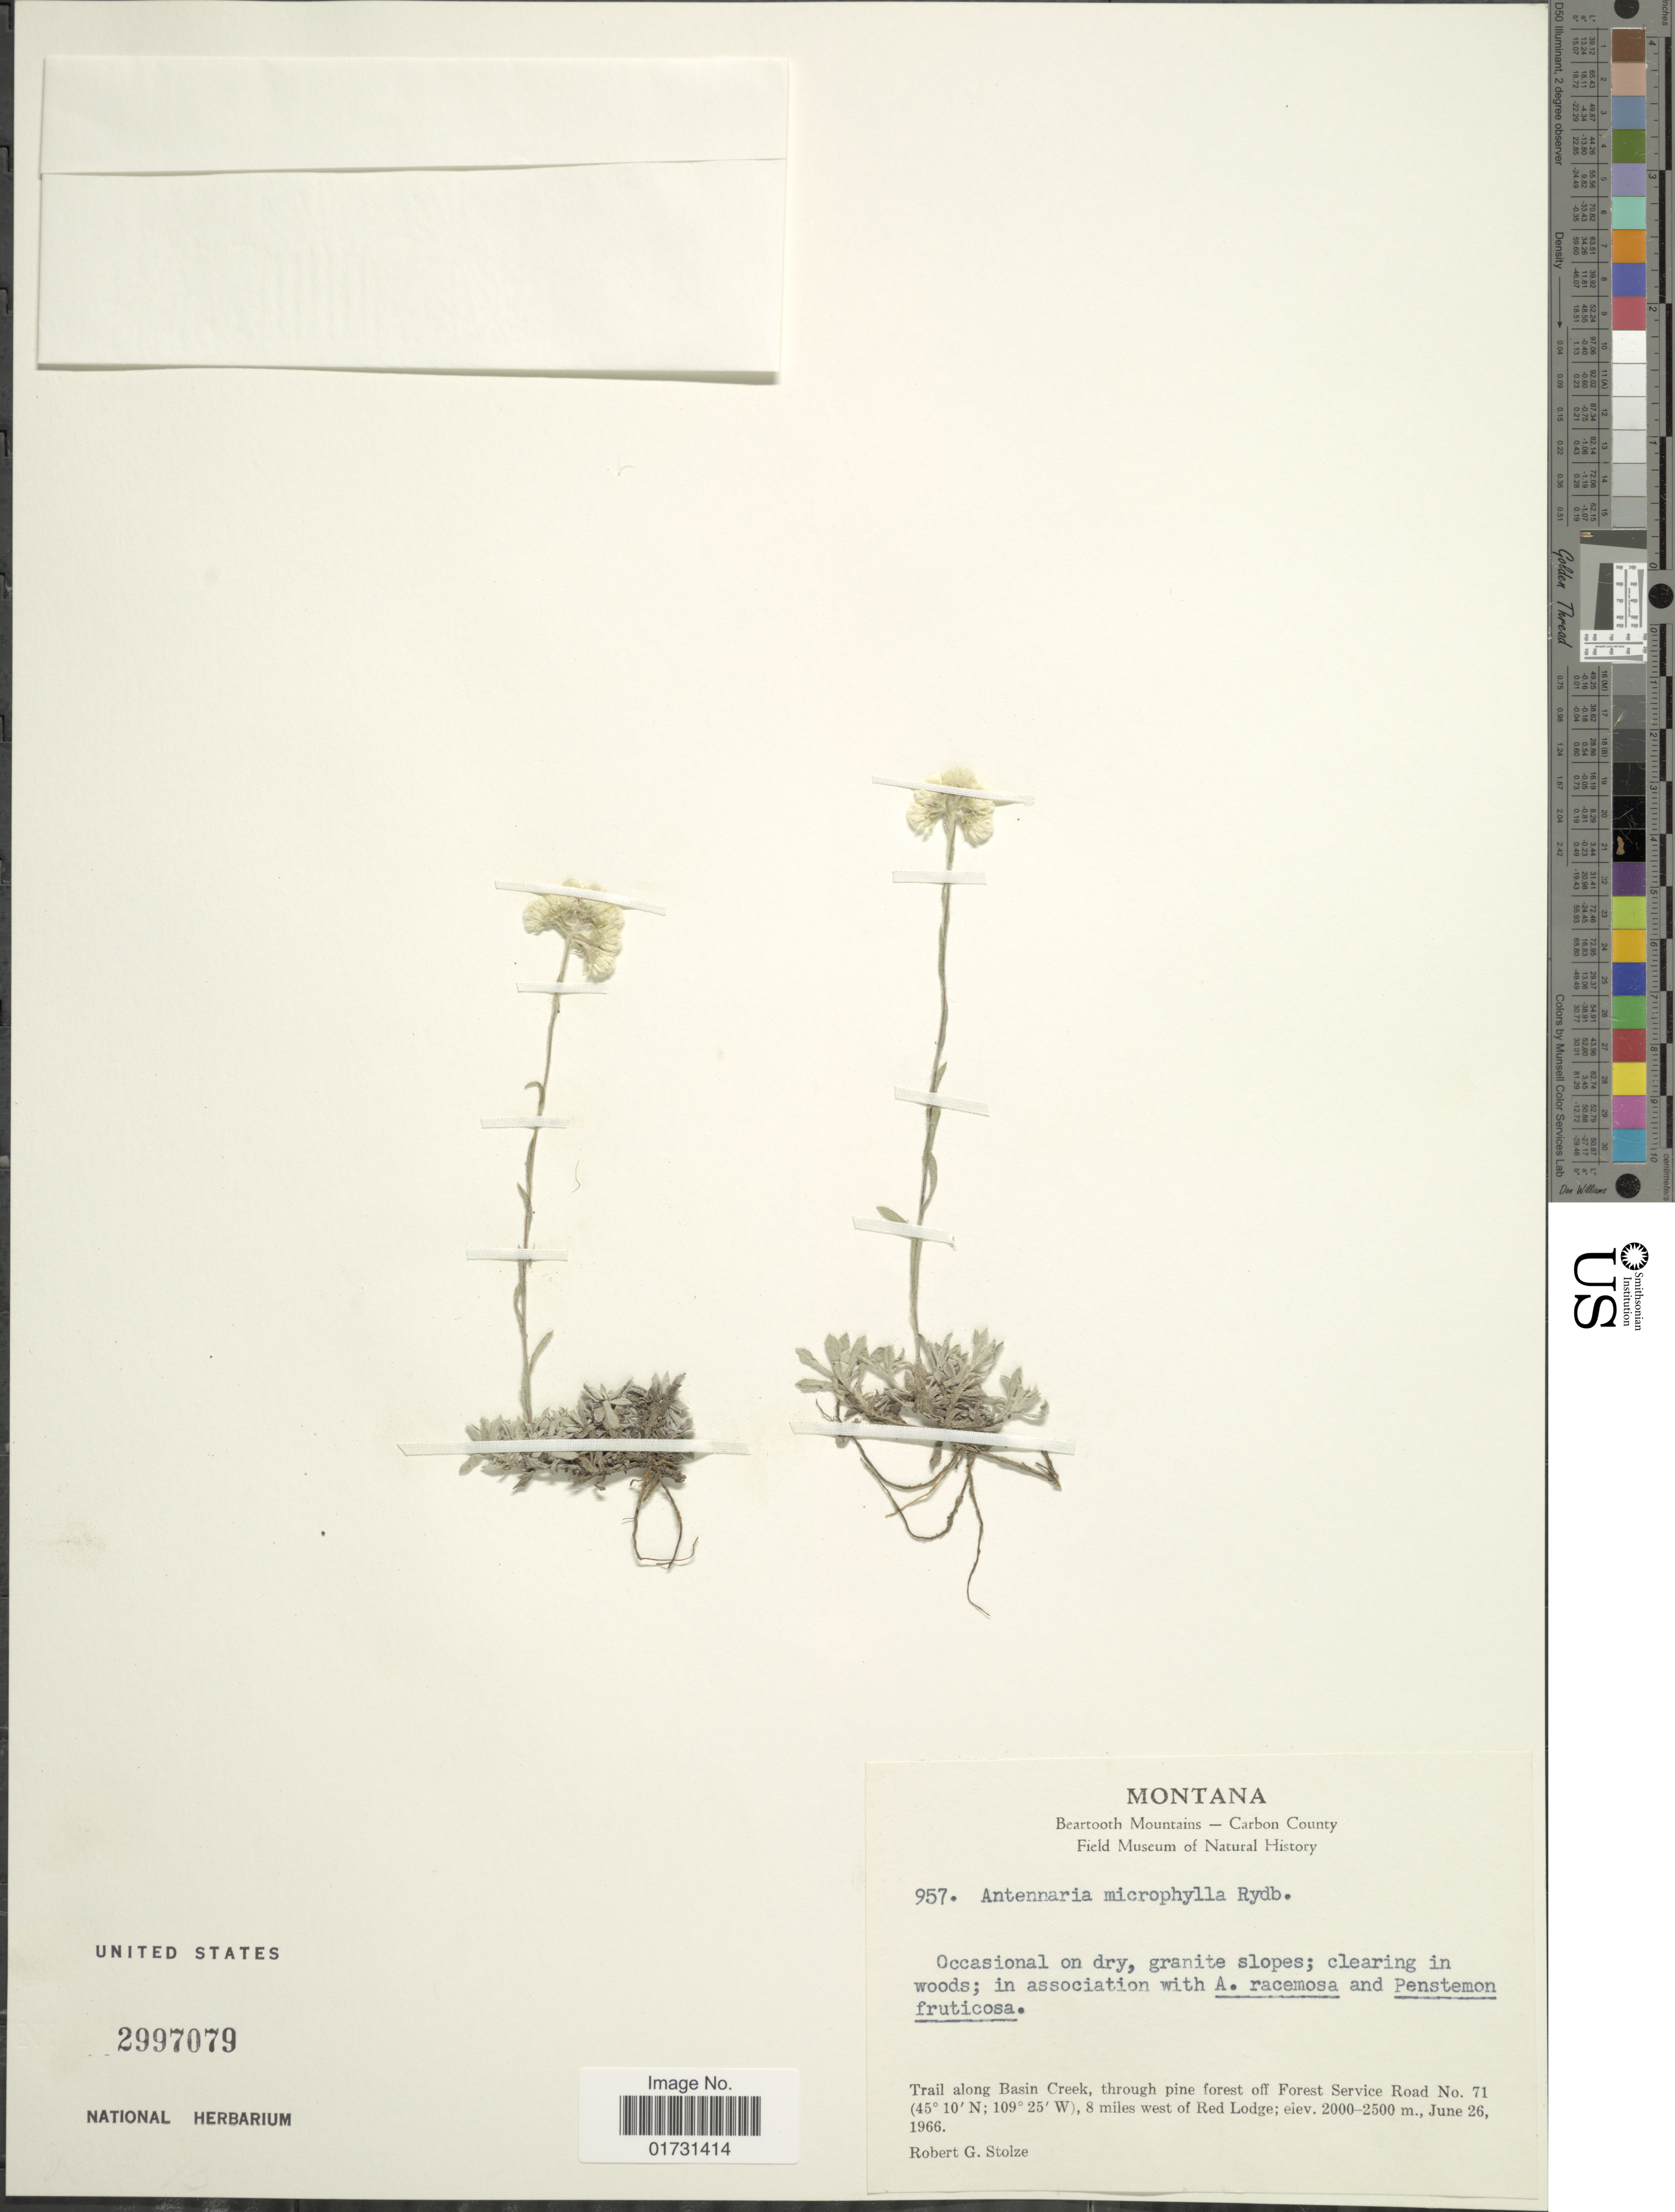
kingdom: Plantae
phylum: Tracheophyta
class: Magnoliopsida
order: Asterales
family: Asteraceae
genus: Antennaria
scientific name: Antennaria microphylla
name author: Rydb.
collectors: R. G. Stolze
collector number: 957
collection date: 1966-06-26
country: United States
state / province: Montana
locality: Trail along Basin Creek, through pine forest off Forest Service Road No. 71, 8 miles west of Red Lodge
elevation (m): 2000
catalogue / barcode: US 2997079